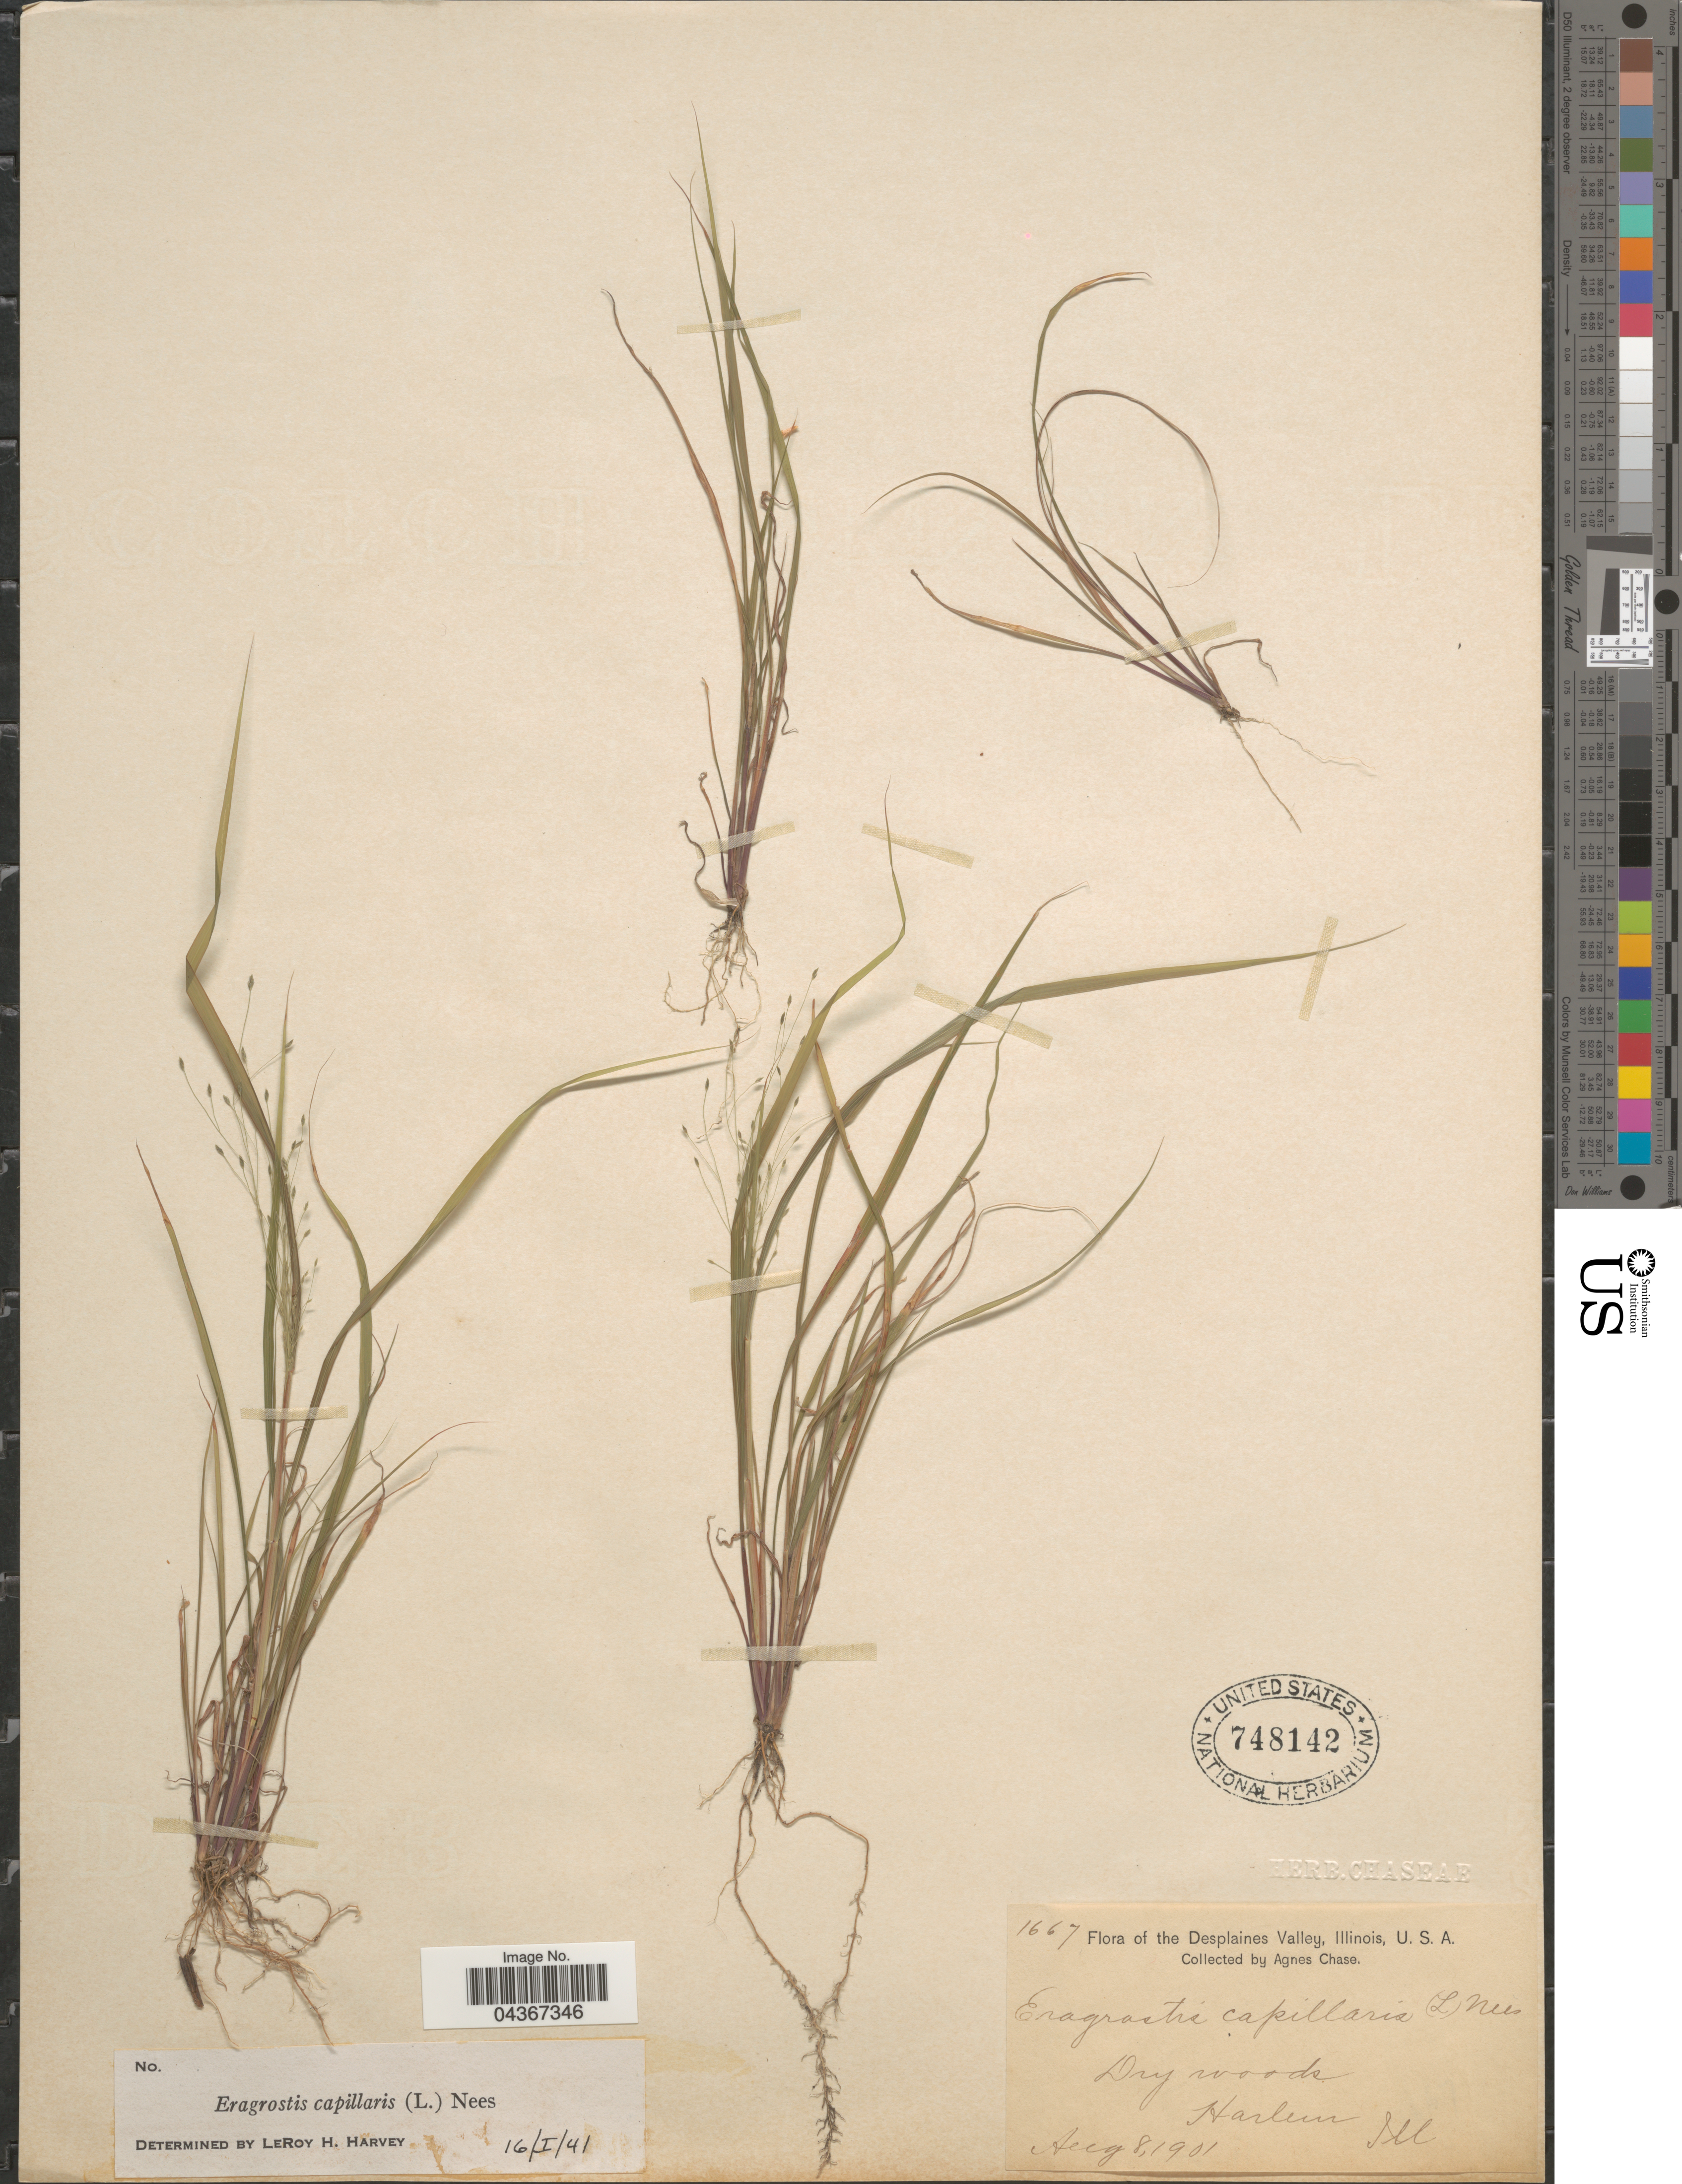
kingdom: Plantae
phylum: Tracheophyta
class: Liliopsida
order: Poales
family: Poaceae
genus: Eragrostis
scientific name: Eragrostis capillaris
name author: (L.) Nees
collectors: A. Chase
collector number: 1667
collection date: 1901-08-08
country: United States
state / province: Illinois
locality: Desplaines Valley. Dry woods, Harlem.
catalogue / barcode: US 748142